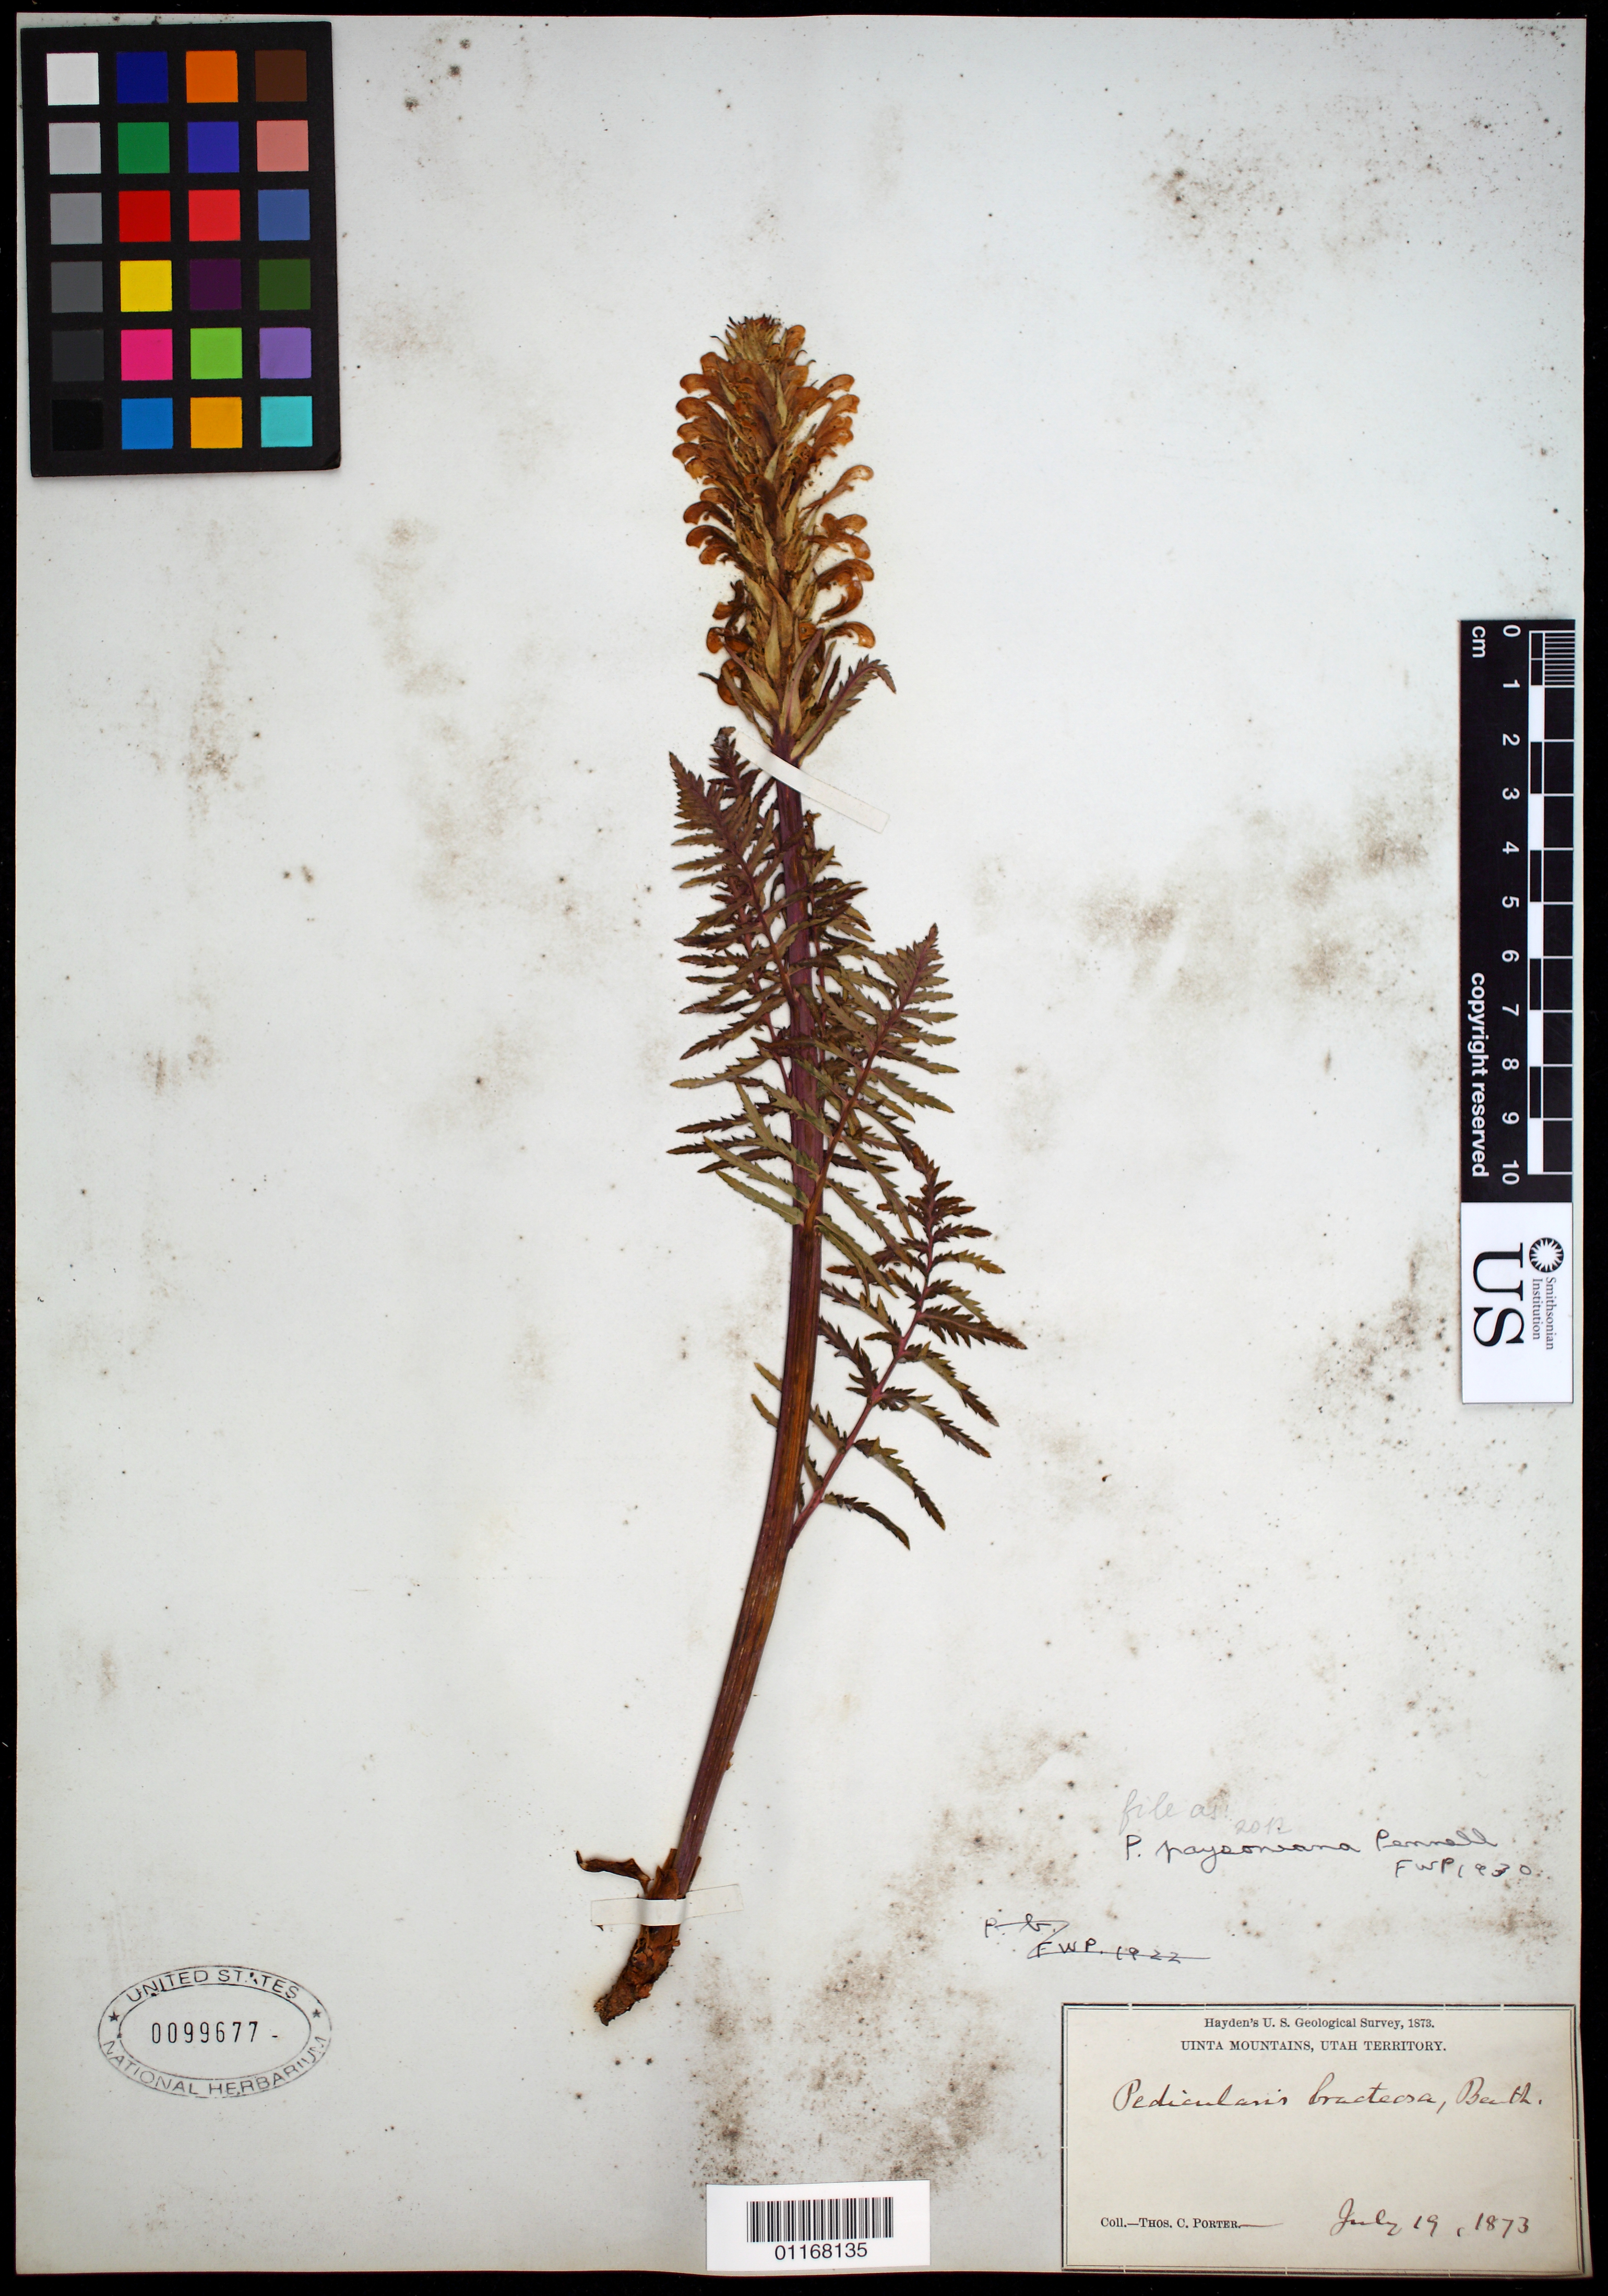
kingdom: Plantae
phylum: Tracheophyta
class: Magnoliopsida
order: Lamiales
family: Orobanchaceae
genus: Pedicularis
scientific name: Pedicularis paysoniana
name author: Pennell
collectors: T. C. Porter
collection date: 1873-07-19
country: United States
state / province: Utah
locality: Uinta Mountains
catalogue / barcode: US 99677